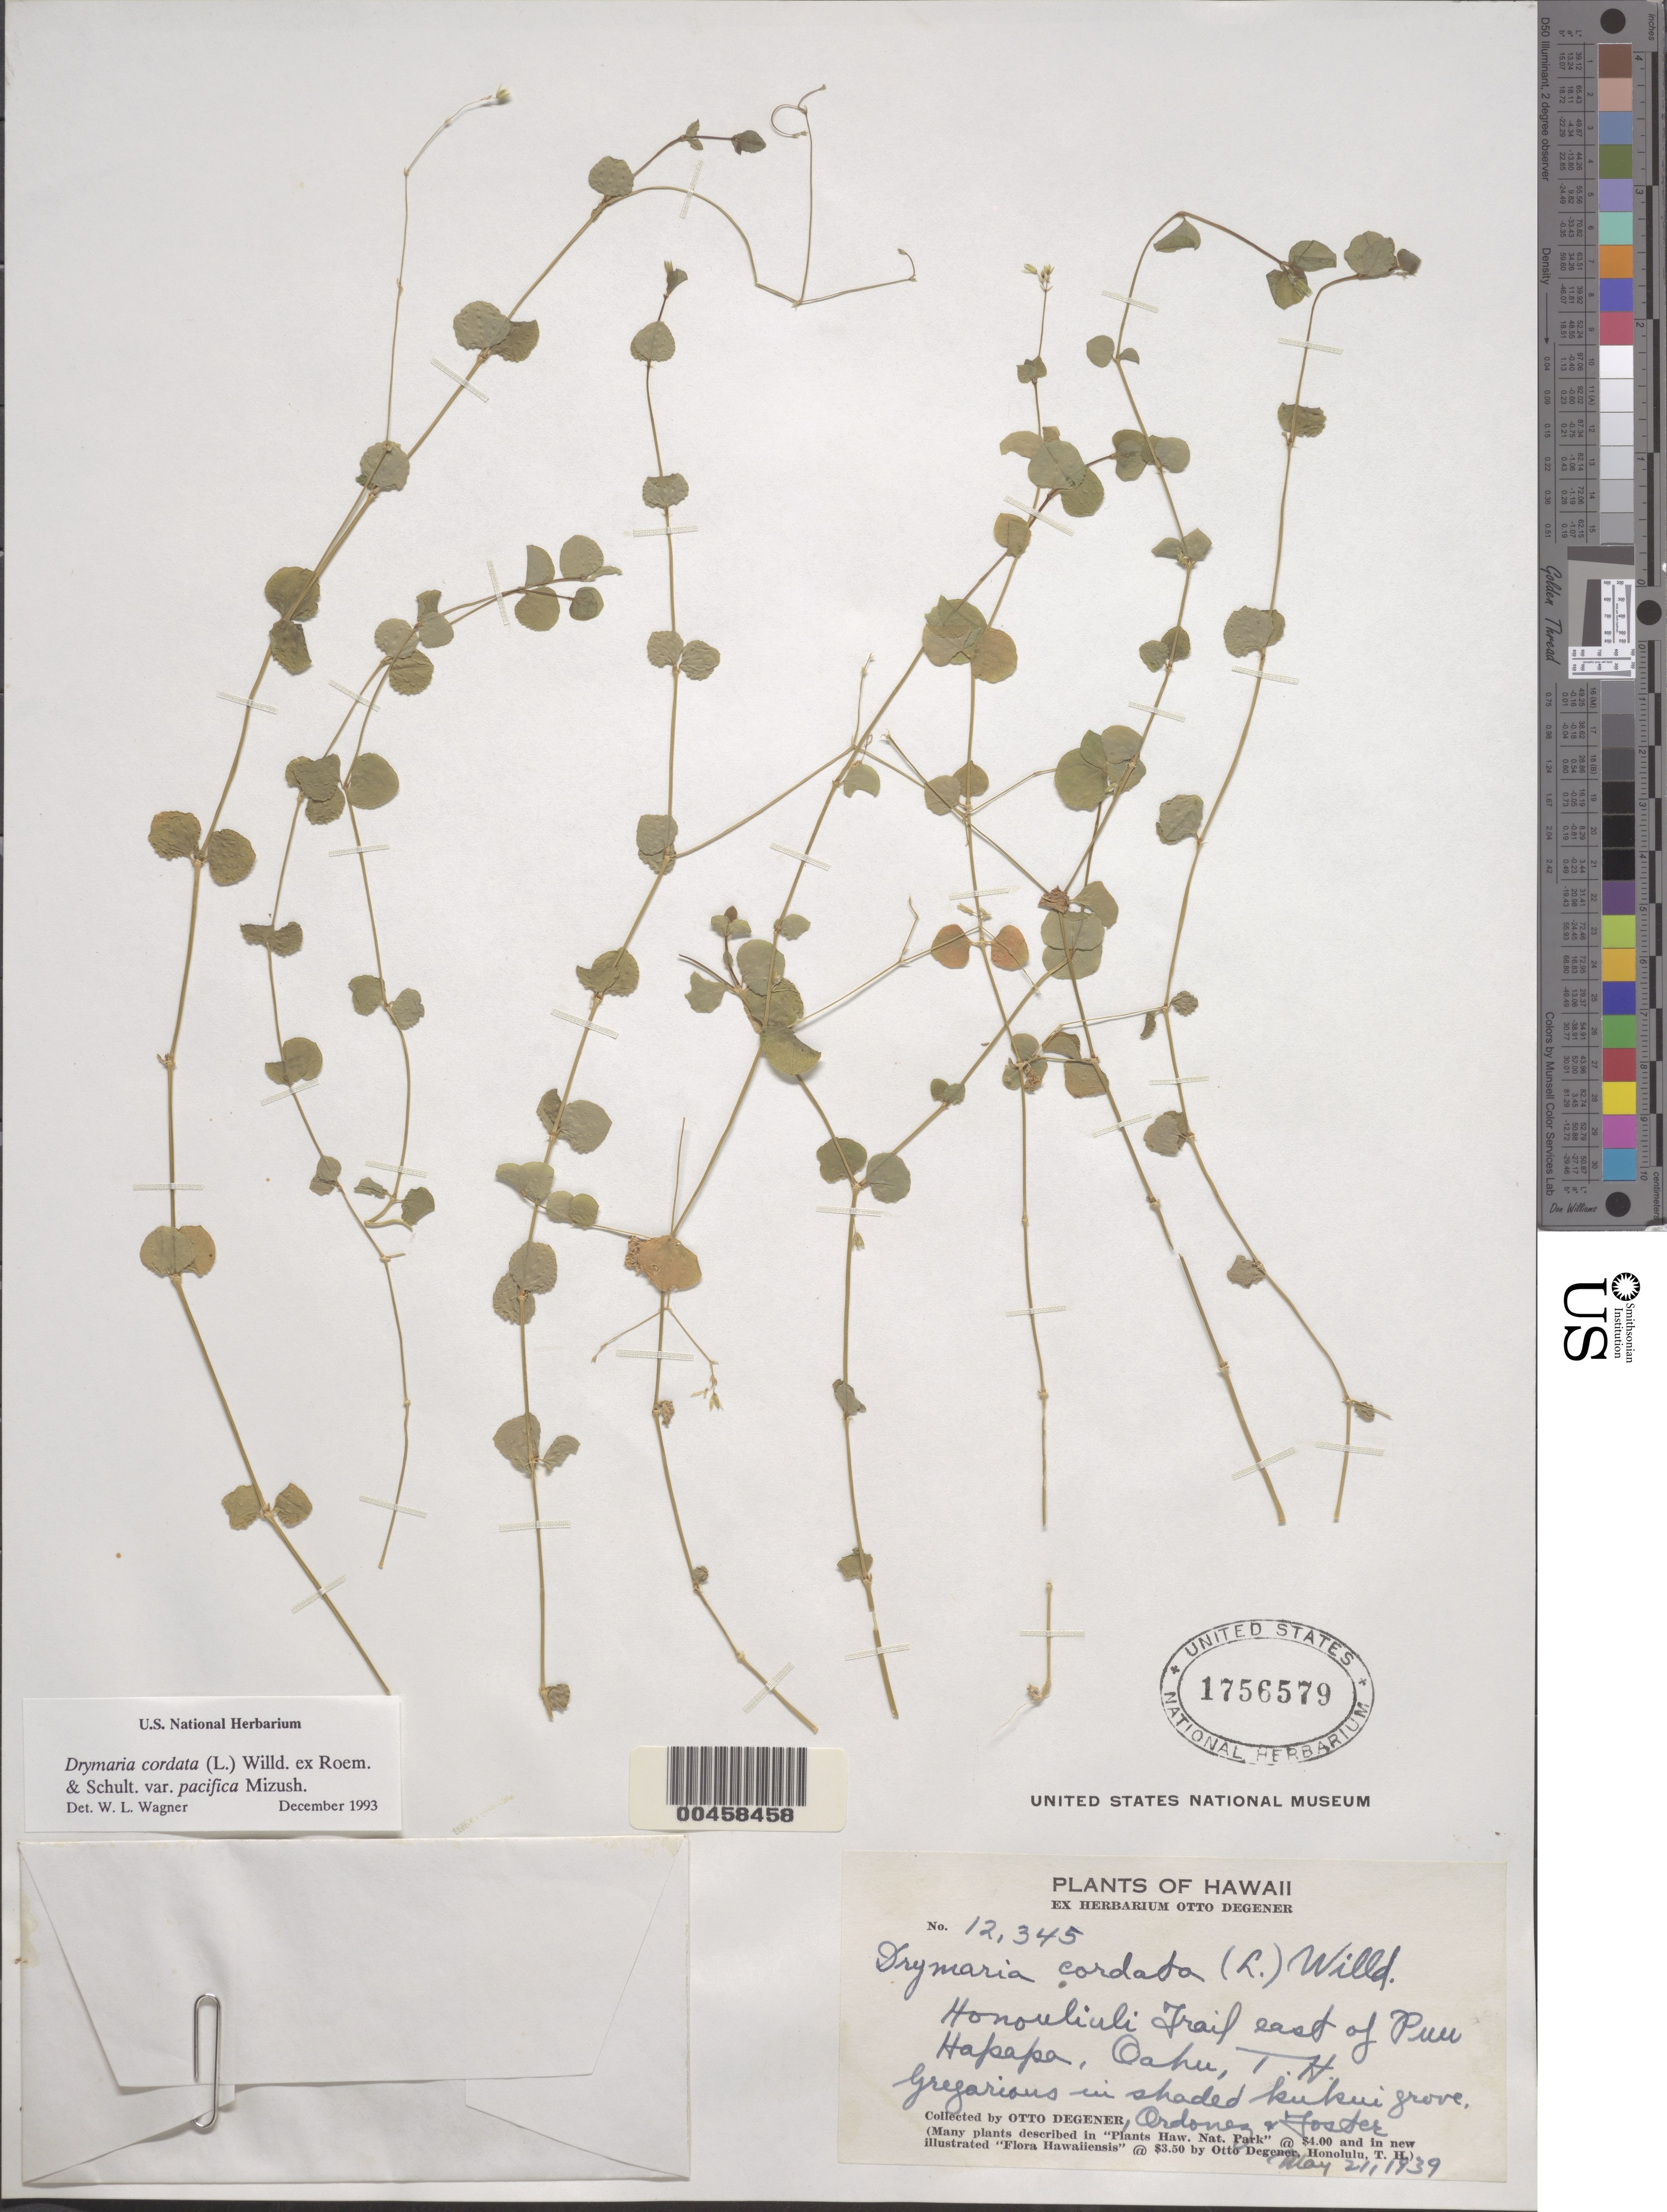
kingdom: Plantae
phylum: Tracheophyta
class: Magnoliopsida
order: Caryophyllales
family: Caryophyllaceae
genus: Drymaria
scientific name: Drymaria cordata var. pacifica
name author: M. Mizush.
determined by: Wagner, W. L., (BOT), Smithsonian Institution - National Museum of Natural History (UNITED STATES)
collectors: O. Degener, Ordonez & R. B. Foster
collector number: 12345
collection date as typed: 21 May 1939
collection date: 1939-05-21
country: United States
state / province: Hawaii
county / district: Honolulu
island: Oahu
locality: Honouliuli Trail east of Puu Hapapa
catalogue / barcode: US 1756579